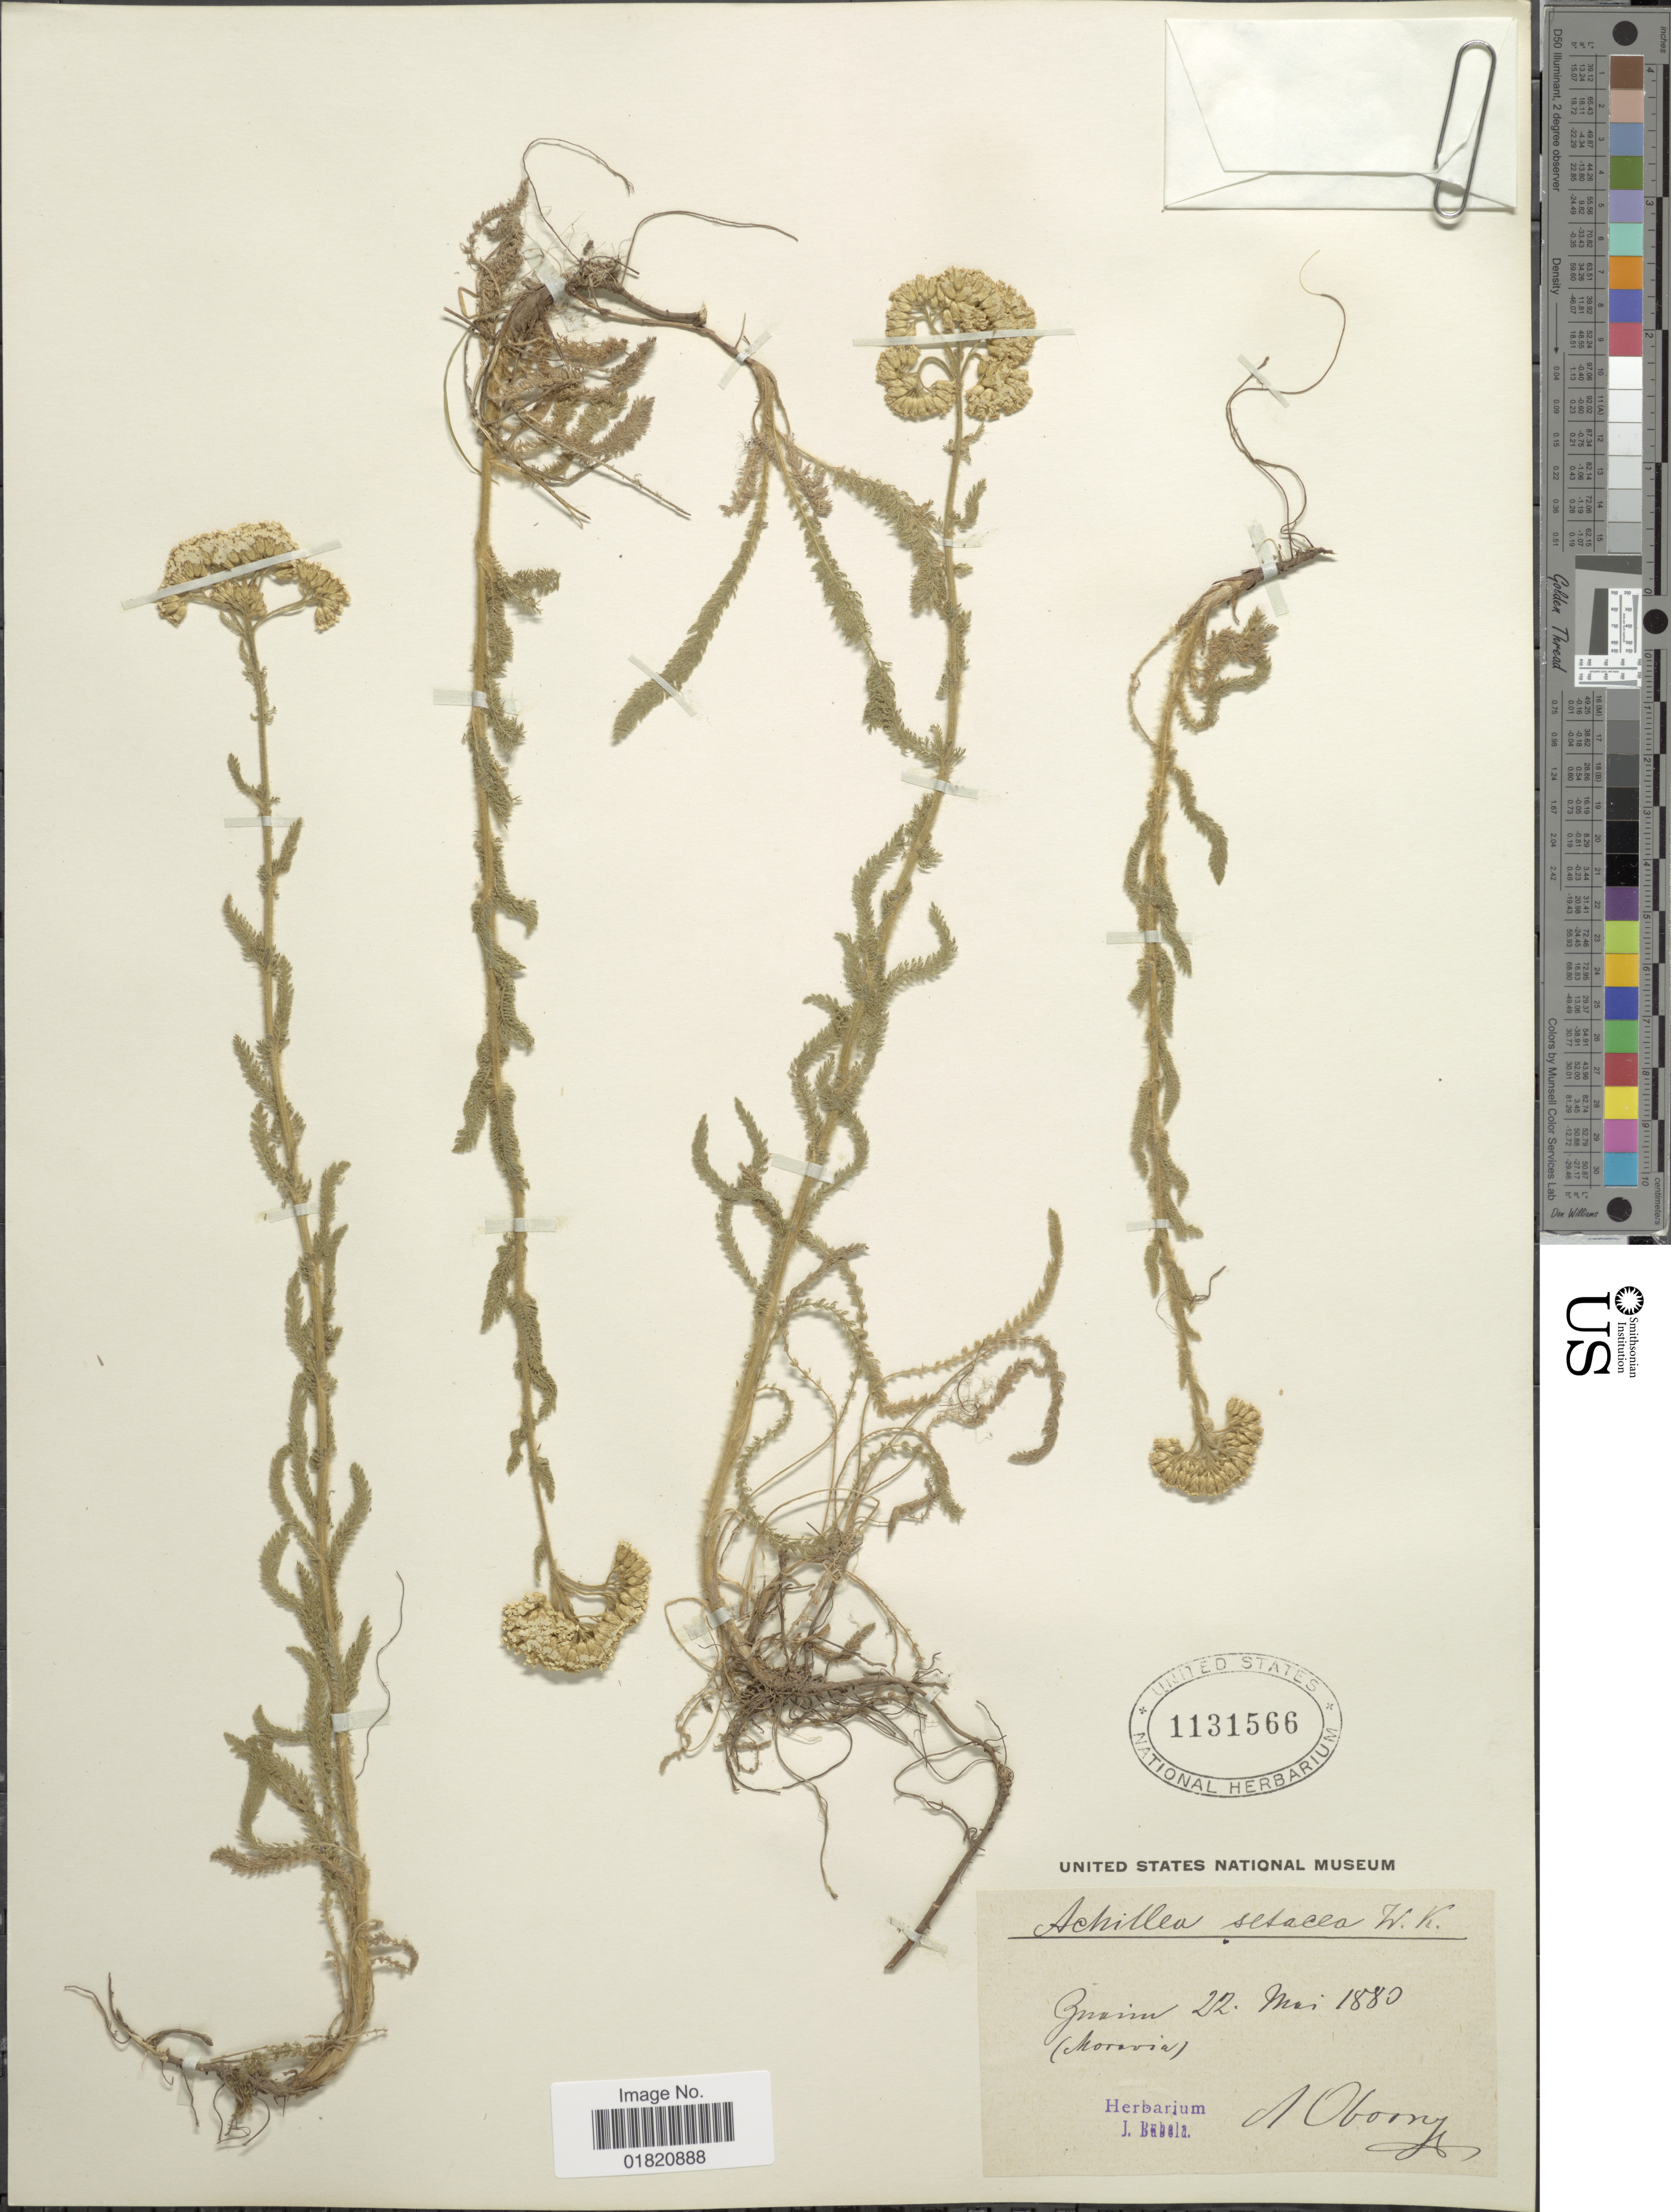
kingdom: Plantae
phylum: Tracheophyta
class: Magnoliopsida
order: Asterales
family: Asteraceae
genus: Achillea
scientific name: Achillea setacea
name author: Waldst. & Kit.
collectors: A. Oborny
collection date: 1880-05-22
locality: Zuarin [interpreted] (Moravia)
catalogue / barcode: US 1131566